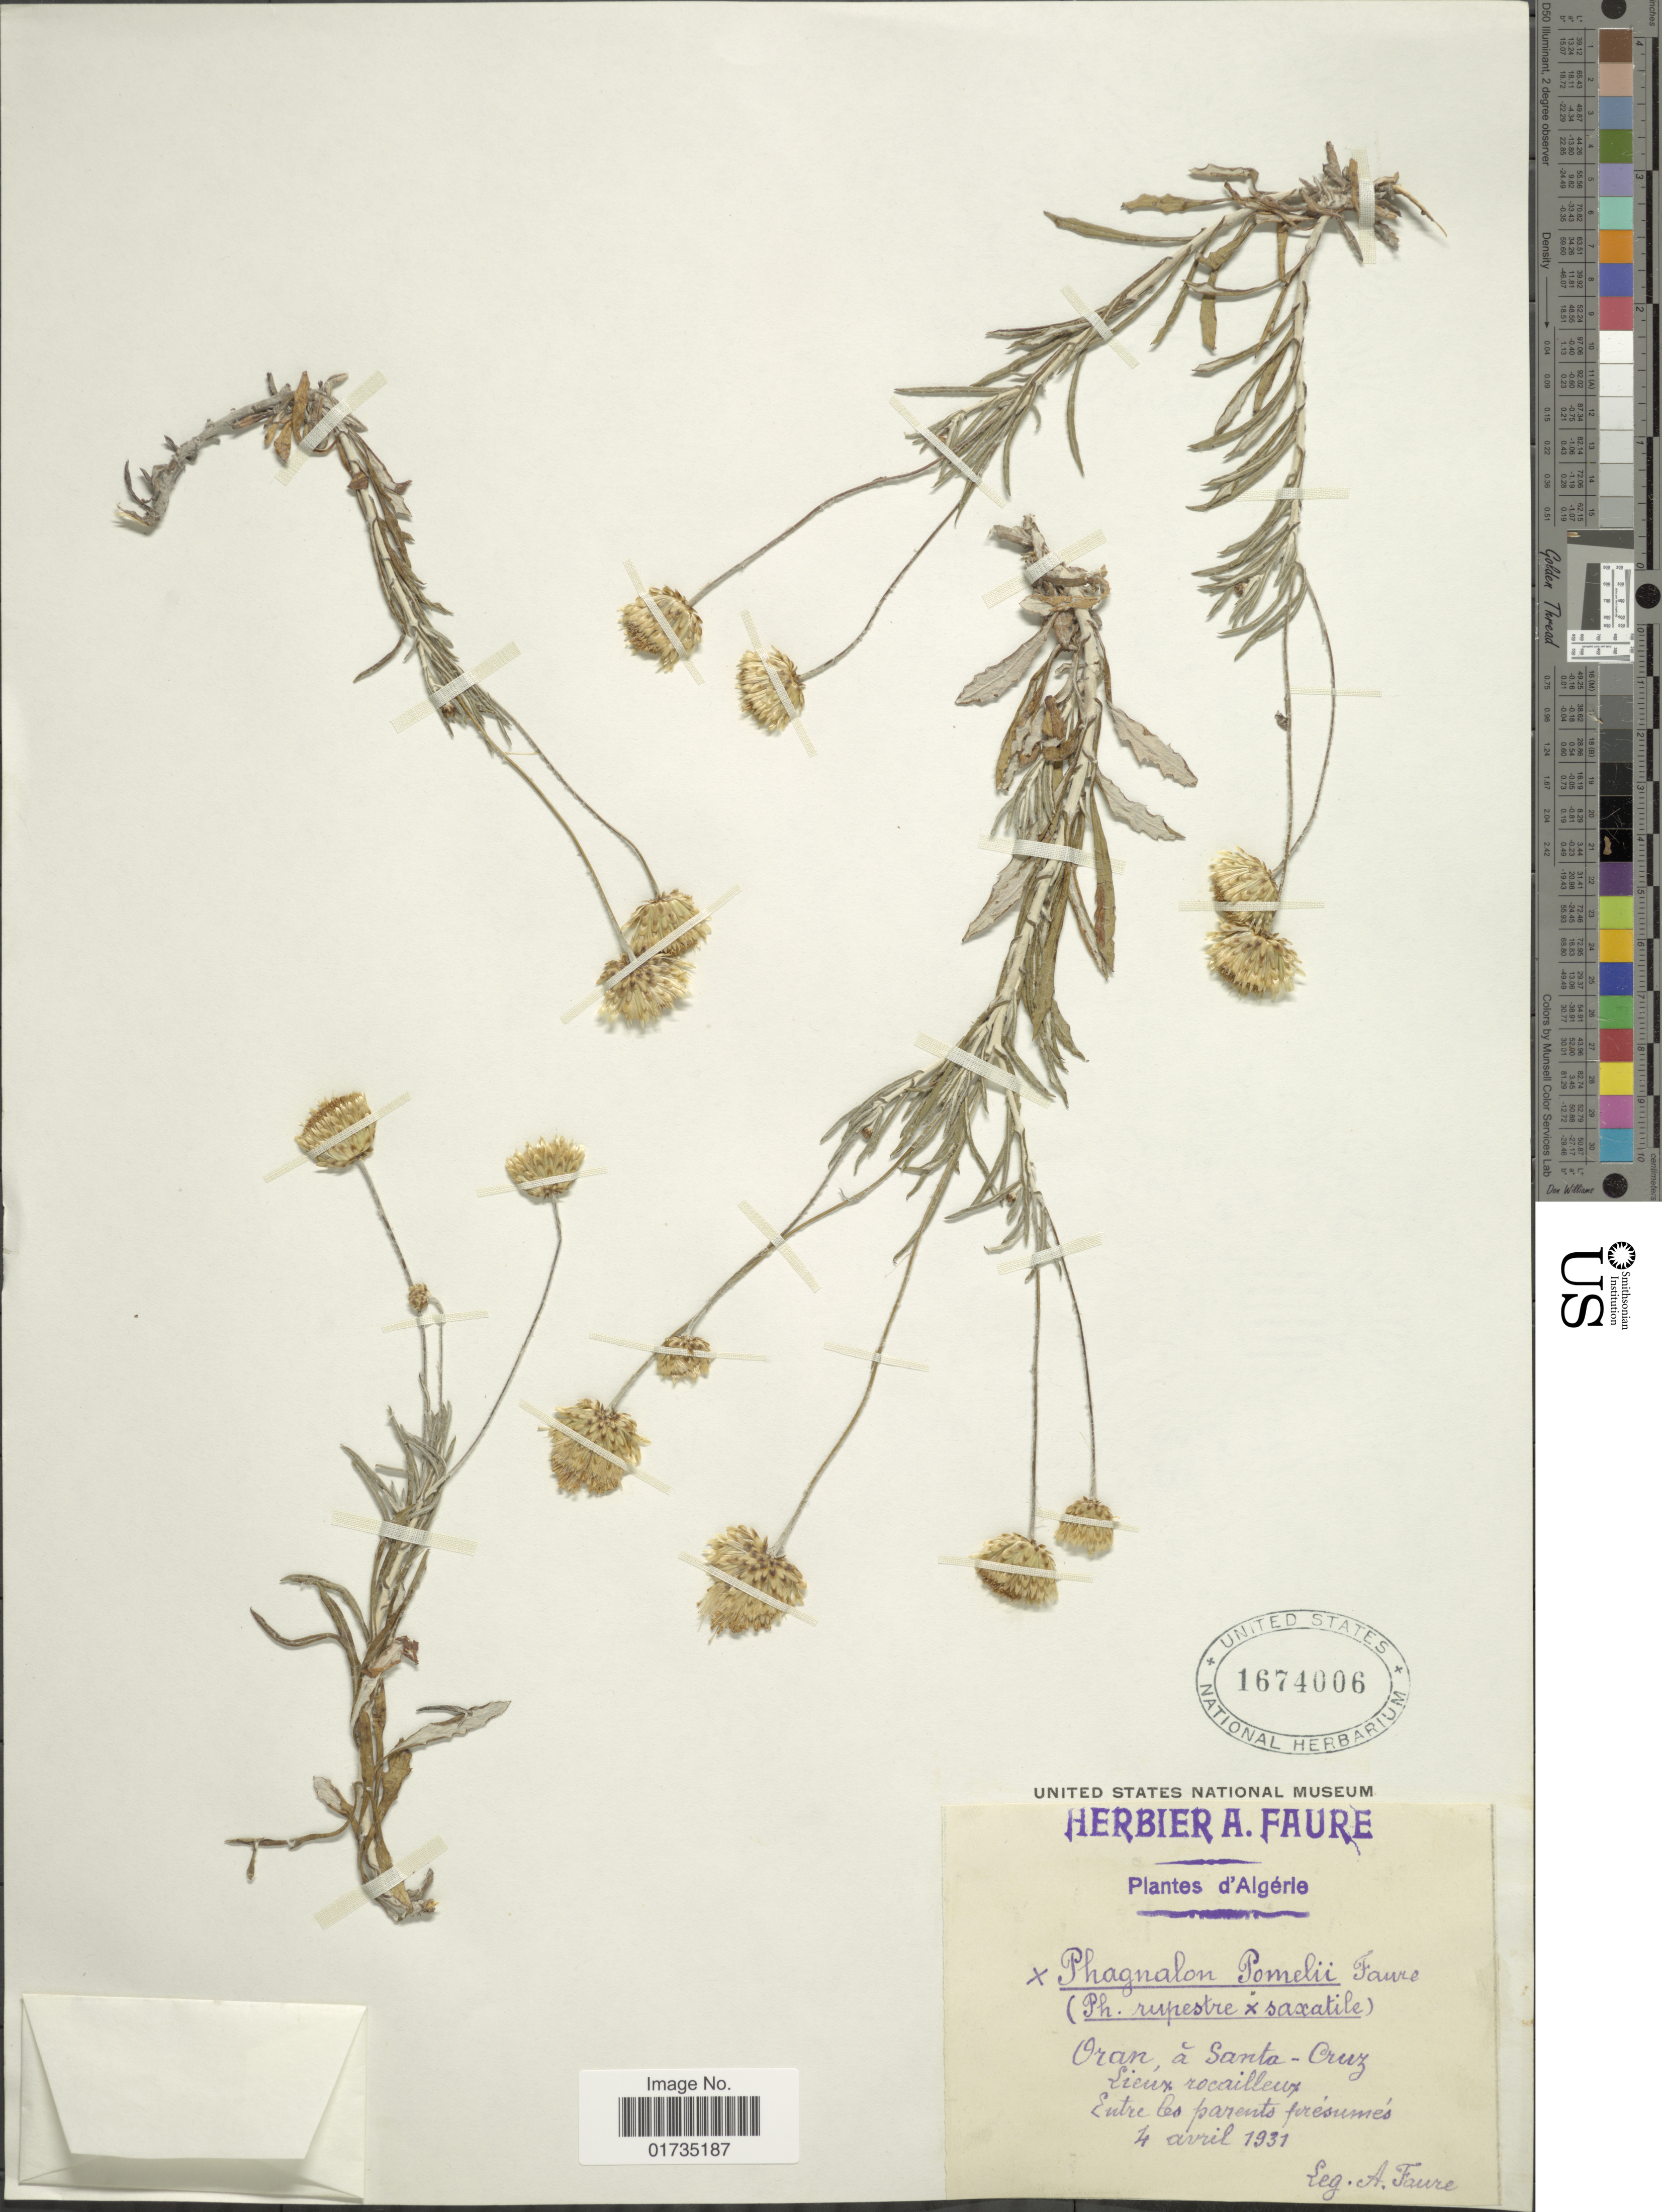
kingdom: Plantae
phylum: Tracheophyta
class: Magnoliopsida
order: Asterales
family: Asteraceae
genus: Phagnalon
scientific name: Phagnalon pomeli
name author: Faure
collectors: A. Faure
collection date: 1931-04-04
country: Algeria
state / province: Oran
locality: Oran, a Santa-Cruz Lieux rocailleux. Entre les parents firsumes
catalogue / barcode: US 1674006